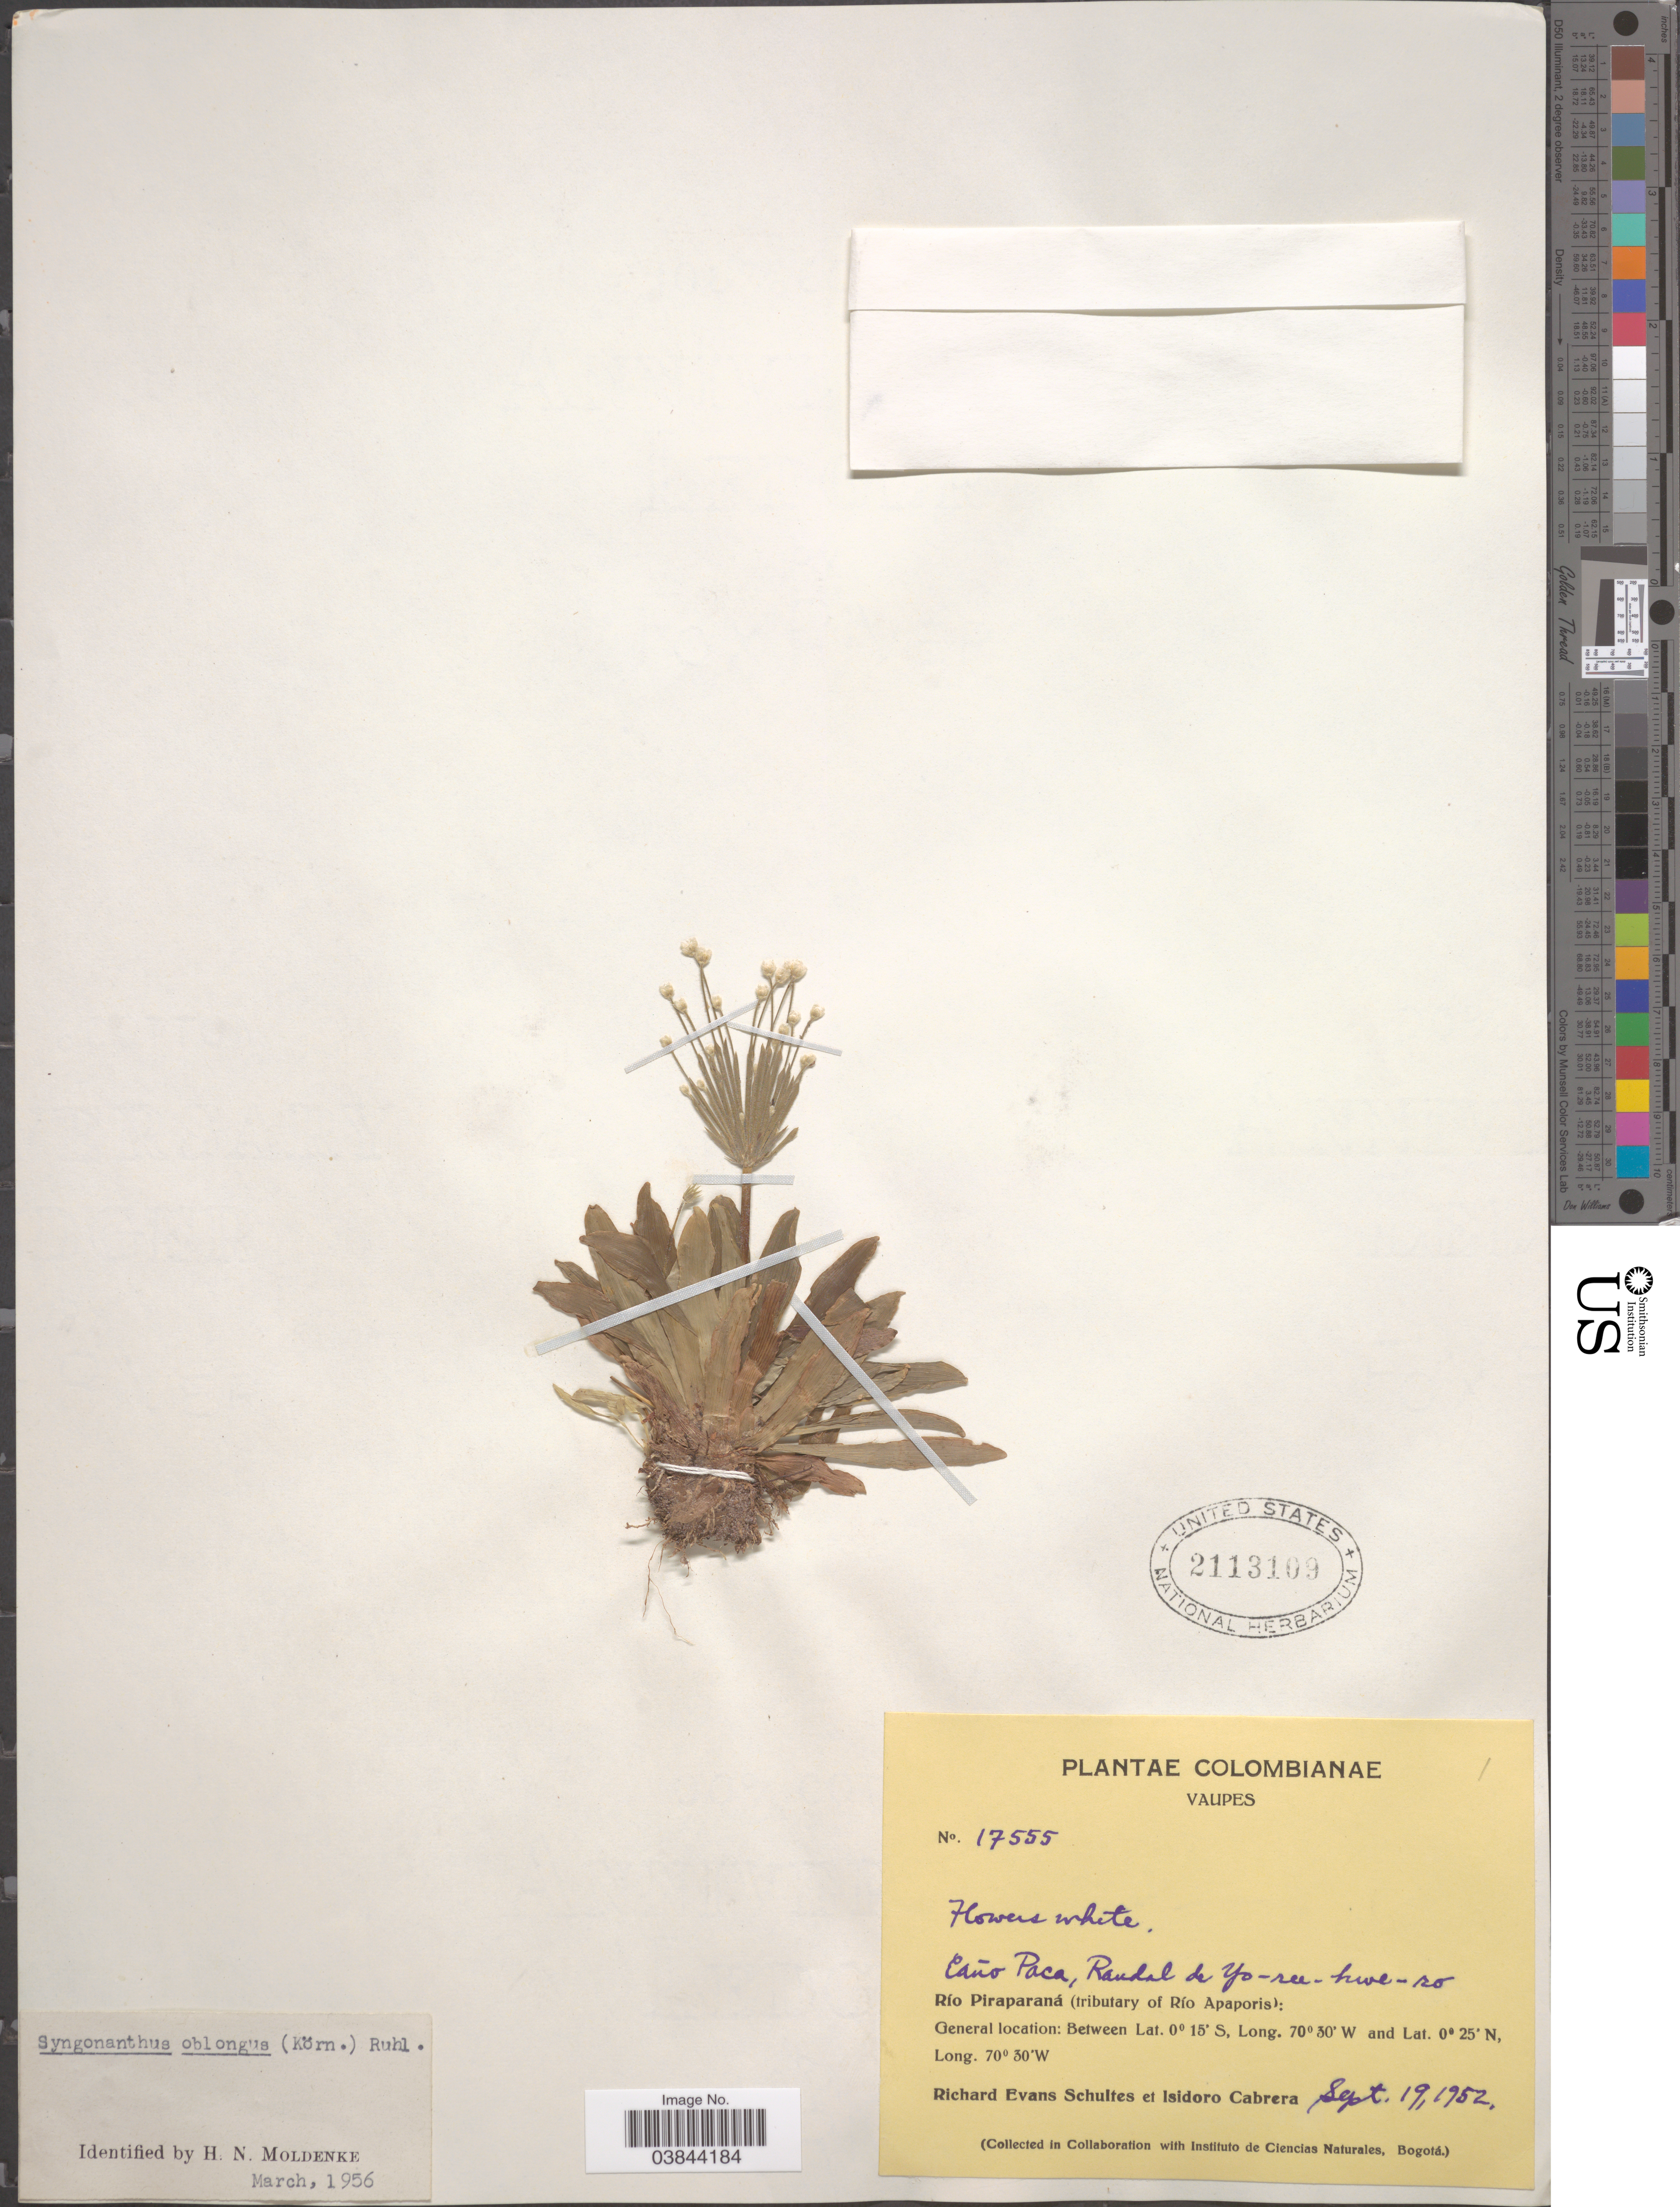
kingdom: Plantae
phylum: Tracheophyta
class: Liliopsida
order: Poales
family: Eriocaulaceae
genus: Syngonanthus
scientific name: Syngonanthus oblongus var. oblongus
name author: (Körn.) Ruhland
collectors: R. E. Schultes & I. Cabrera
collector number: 17555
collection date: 1952-09-19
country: Colombia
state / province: Vaupés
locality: Caño Paca, Raudal de Yo-ree-hwe-ro. Río Piraparaná (tributary of Río Apaporis).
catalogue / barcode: US 2113109